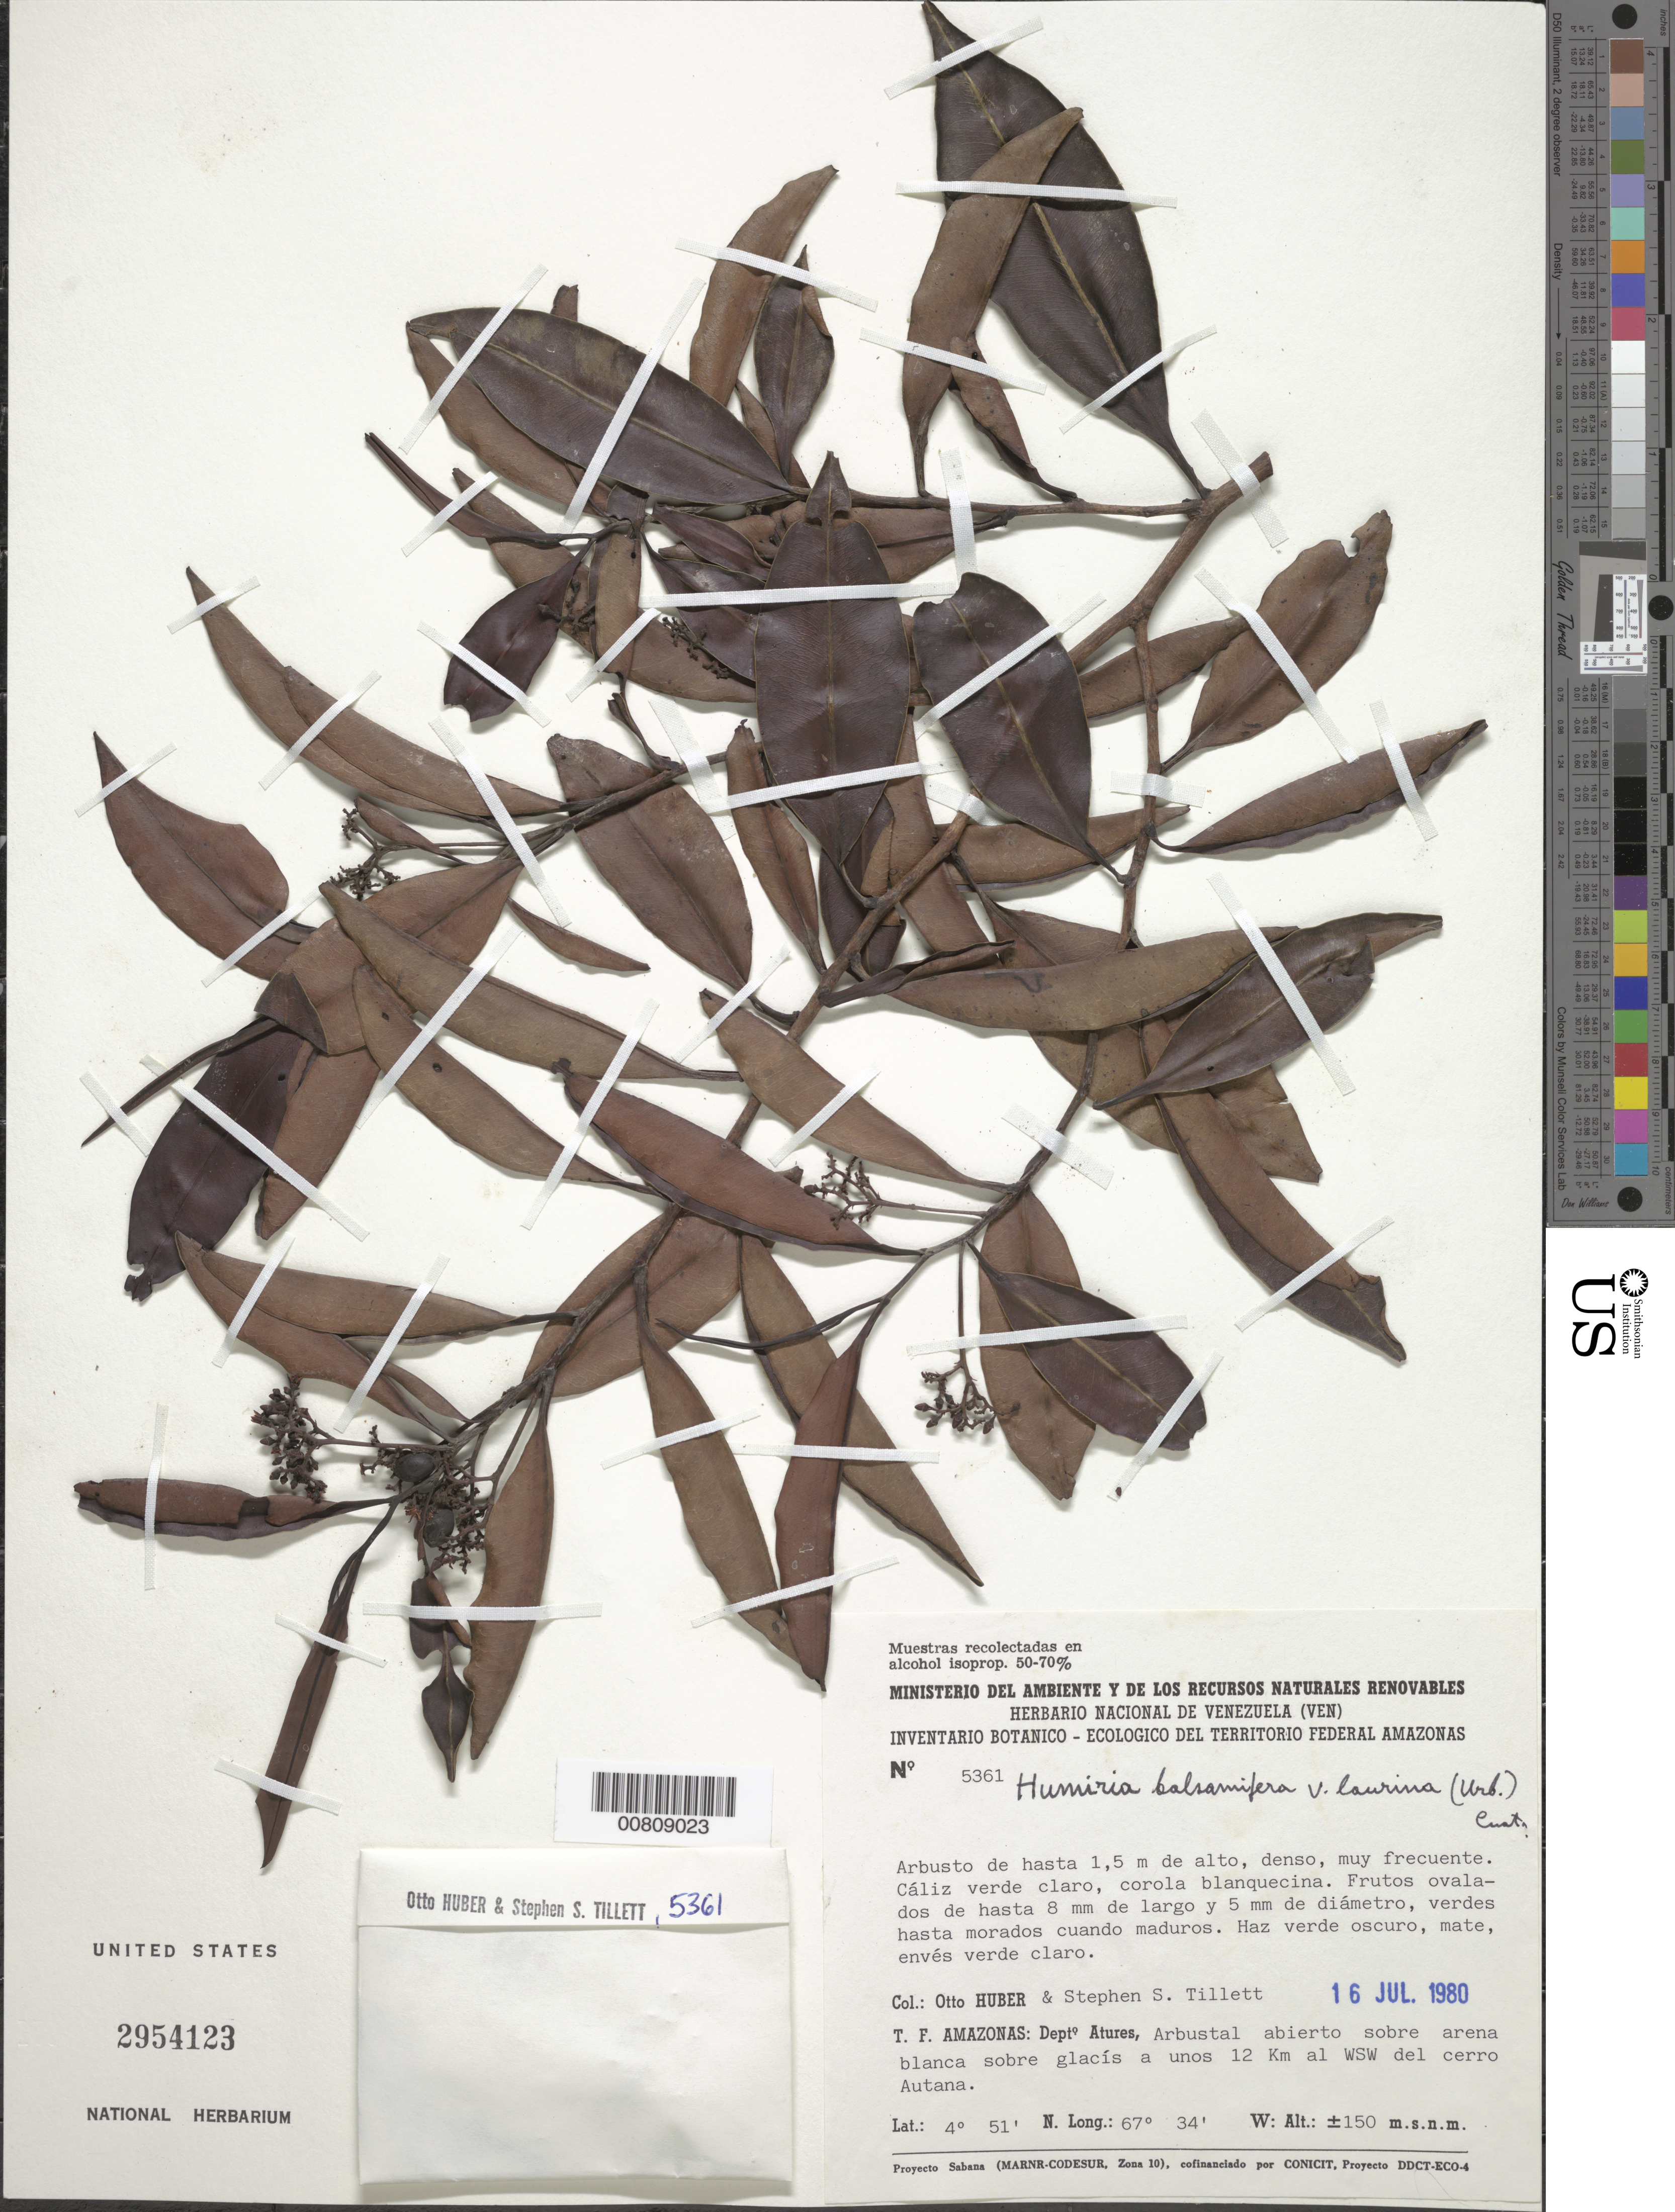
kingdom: Plantae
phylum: Tracheophyta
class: Magnoliopsida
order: Malpighiales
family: Humiriaceae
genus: Humiria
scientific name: Humiria balsamifera var. laurina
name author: Cuatrec.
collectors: O. Huber & S. S. Tillett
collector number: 5361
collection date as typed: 16-Jul-80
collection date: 1980-07-16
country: Venezuela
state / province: Amazonas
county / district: Atures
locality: Cerro Autana, a unos 12 km al WSW del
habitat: Arbustal abierto sobre arena blanca sobre glacís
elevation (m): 150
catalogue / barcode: US 2954123